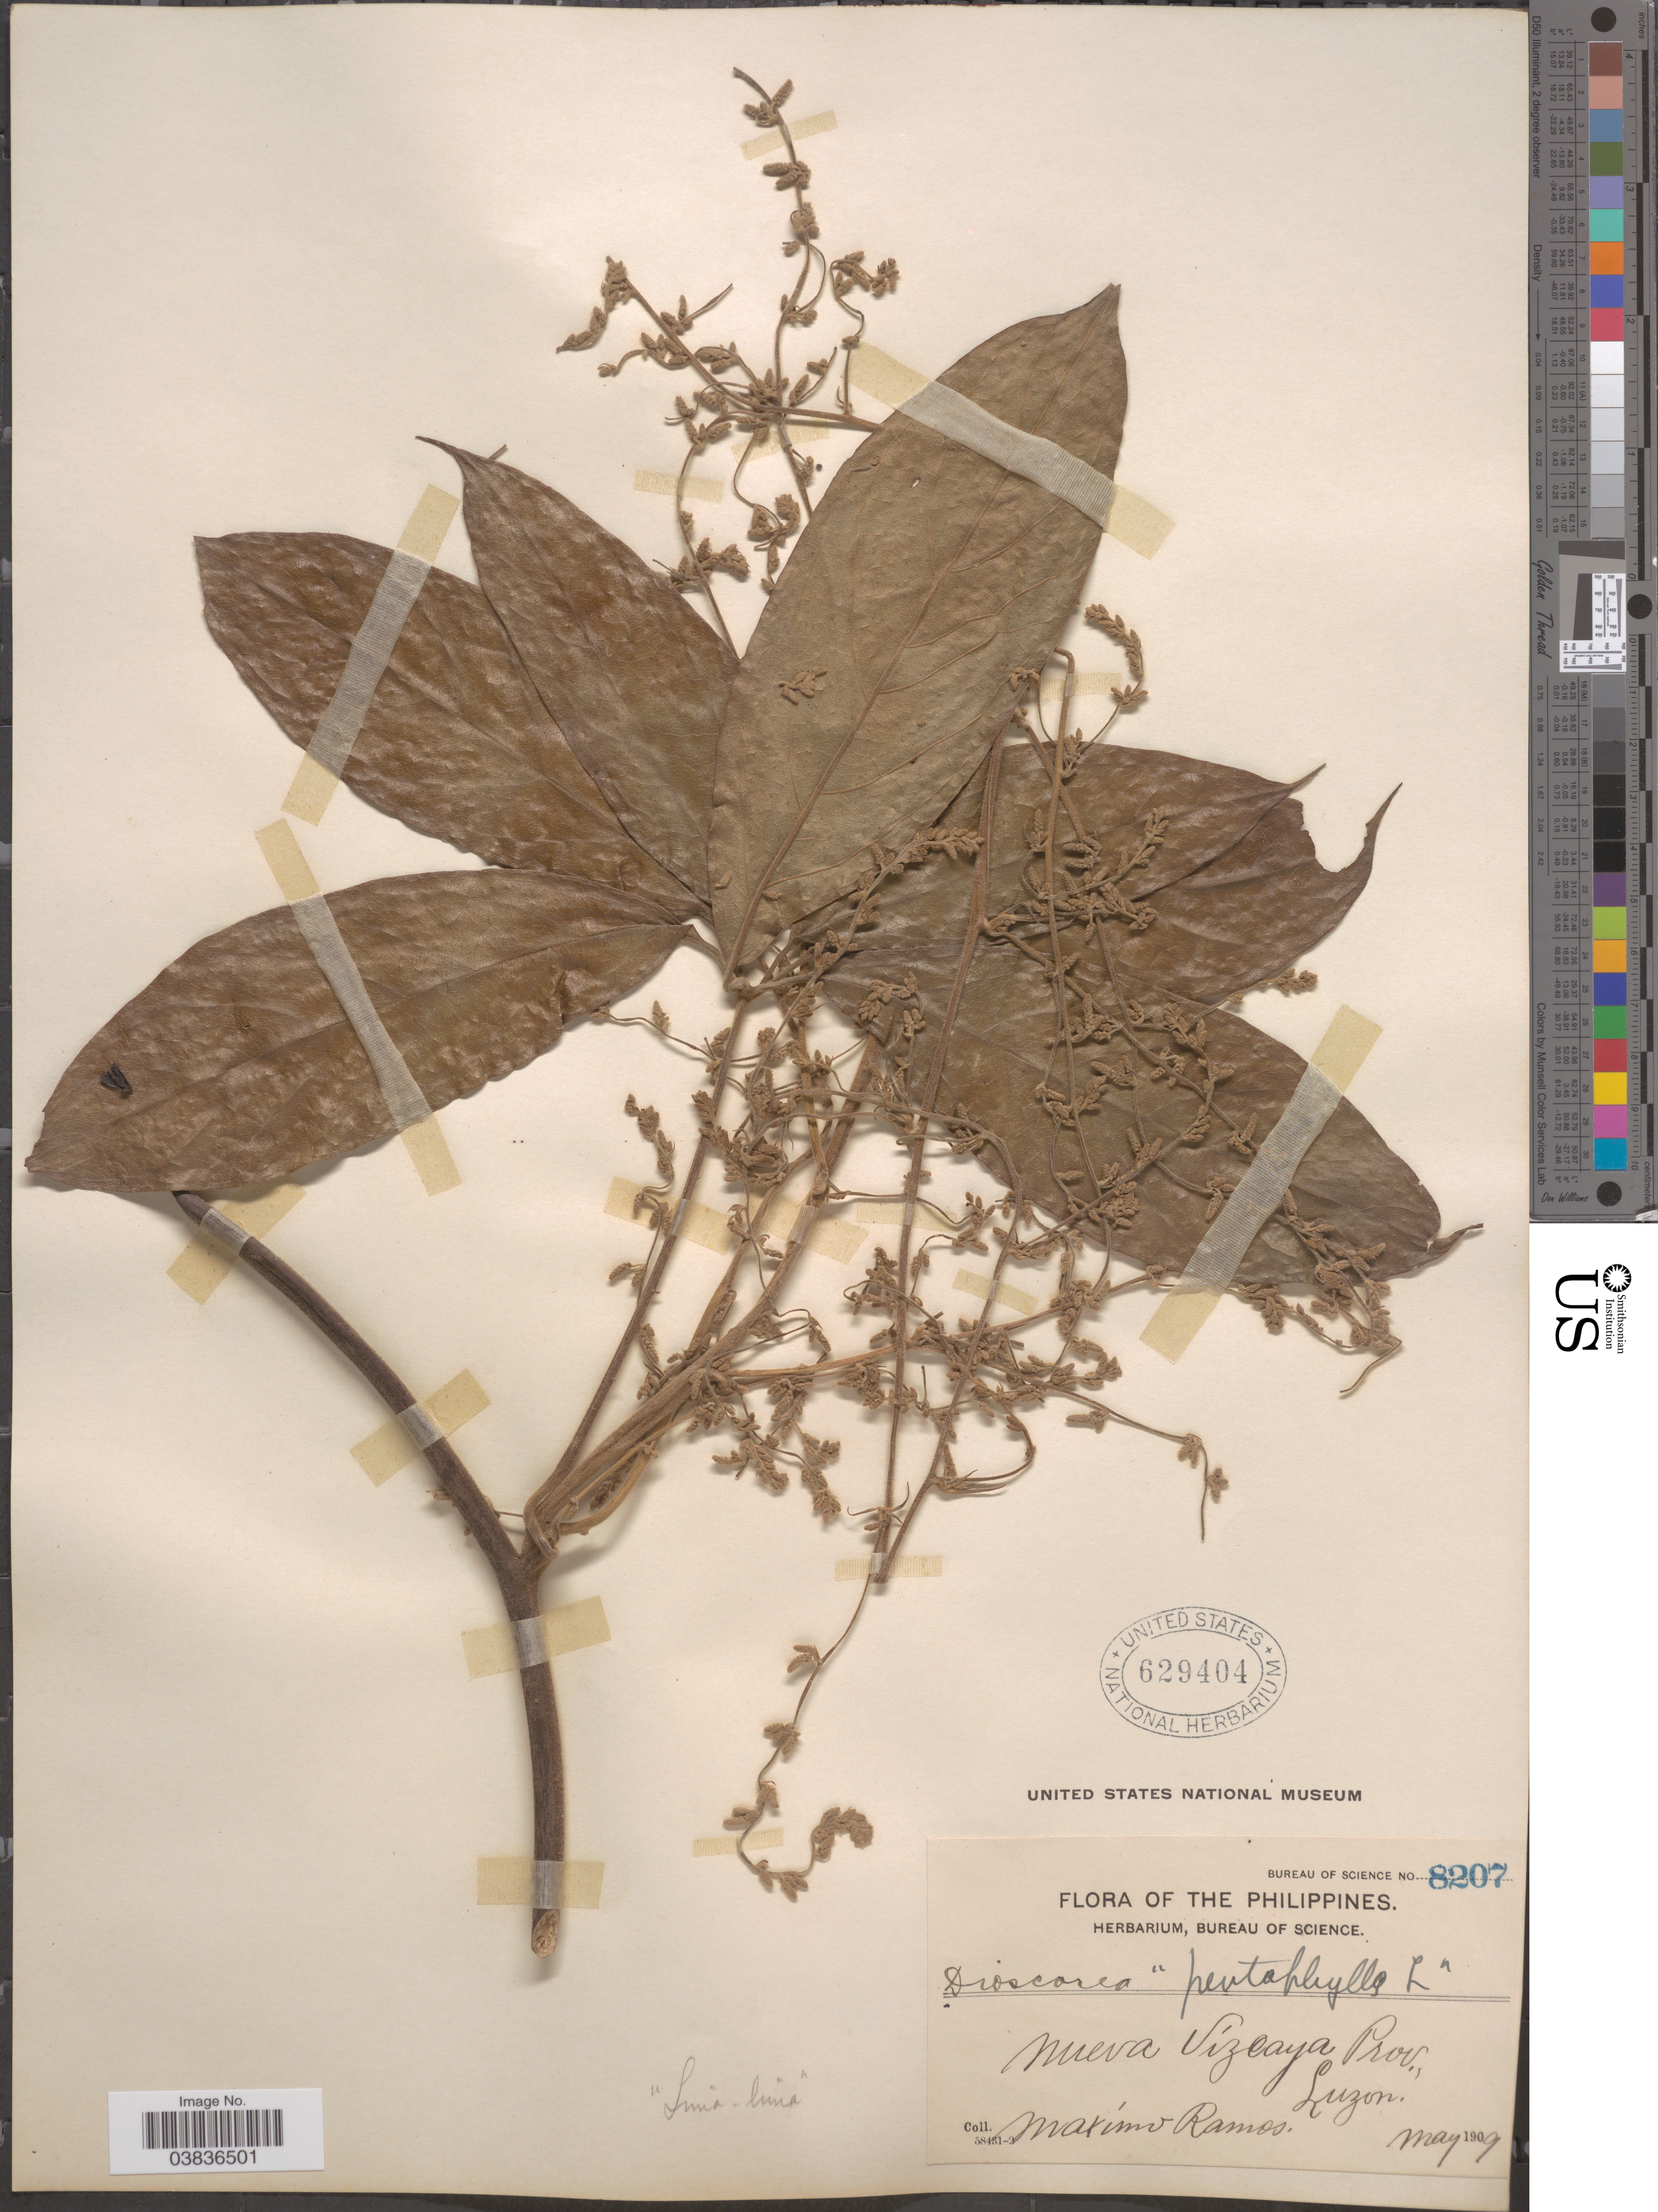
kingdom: Plantae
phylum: Tracheophyta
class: Liliopsida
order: Dioscoreales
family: Dioscoreaceae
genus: Dioscorea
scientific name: Dioscorea pentaphylla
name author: L.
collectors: M. Ramos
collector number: Bureau of Science 8207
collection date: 1909-05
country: Philippines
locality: Nueva Vizcaya Prov., Luzon.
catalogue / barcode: US 629404